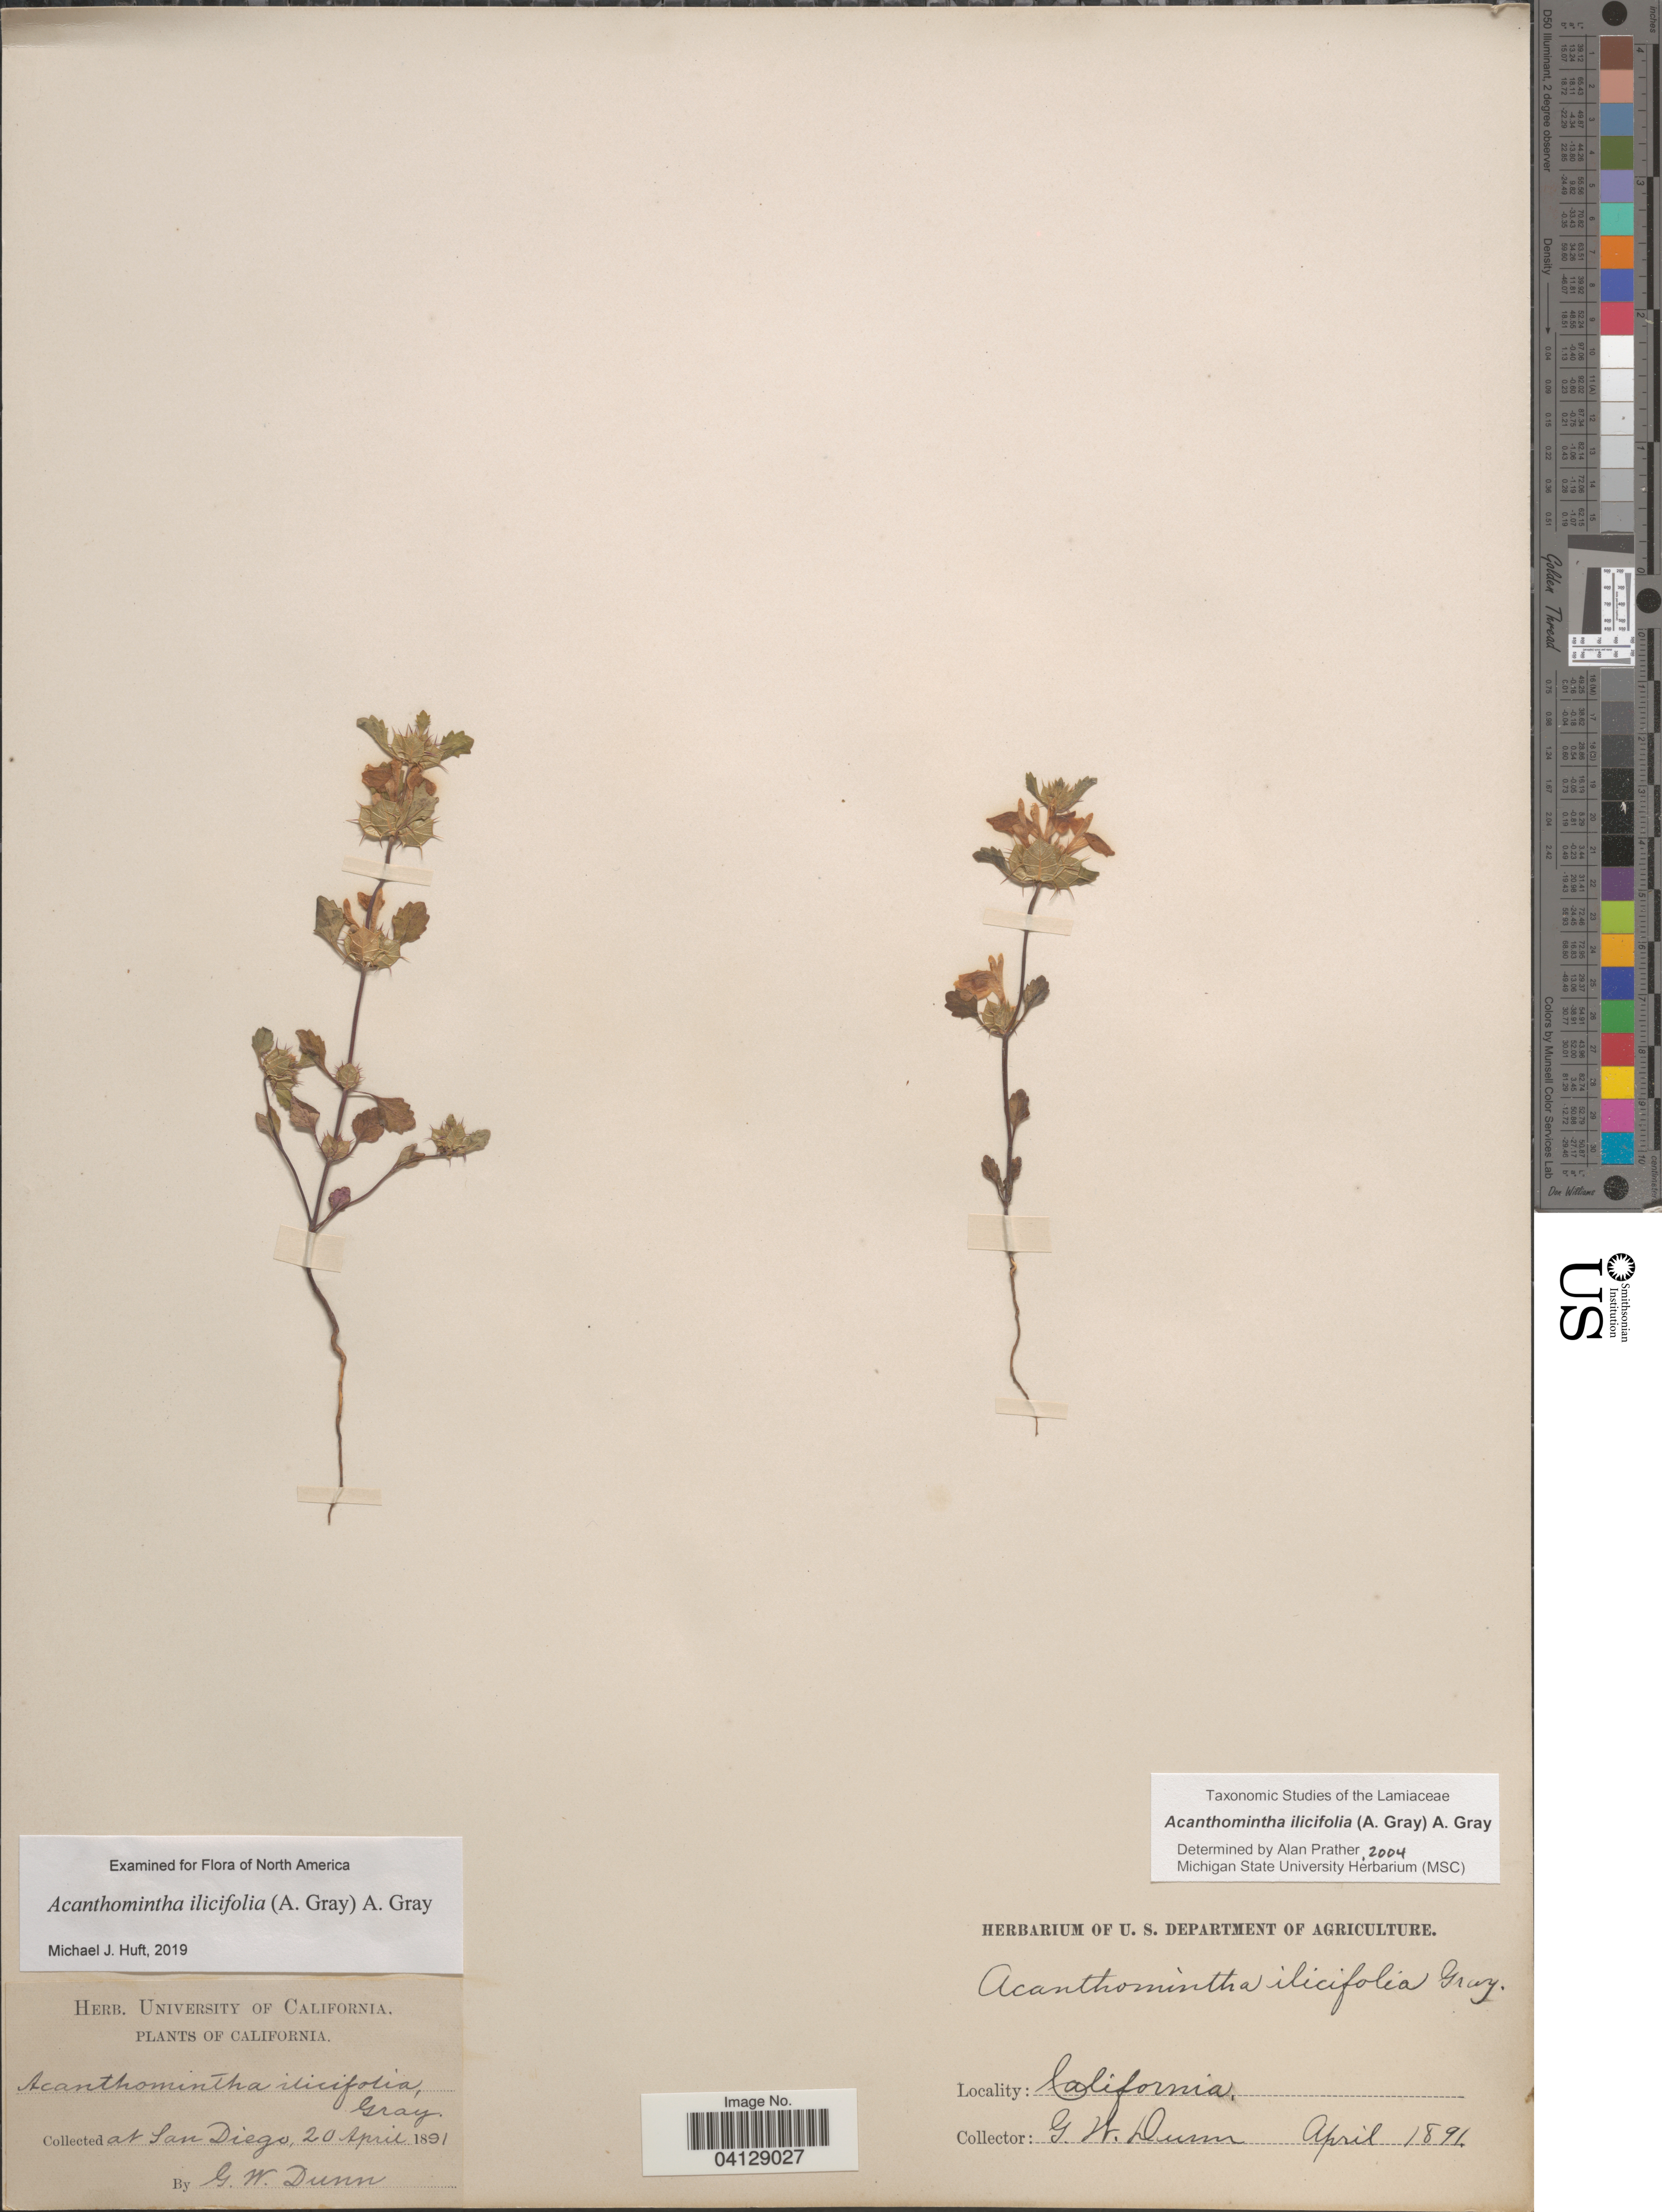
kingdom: Plantae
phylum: Tracheophyta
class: Magnoliopsida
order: Lamiales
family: Lamiaceae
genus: Acanthomintha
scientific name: Acanthomintha ilicifolia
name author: A. Gray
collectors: G. W.Dunn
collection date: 1891-04-20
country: United States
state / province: California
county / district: San Diego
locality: At San Diego.